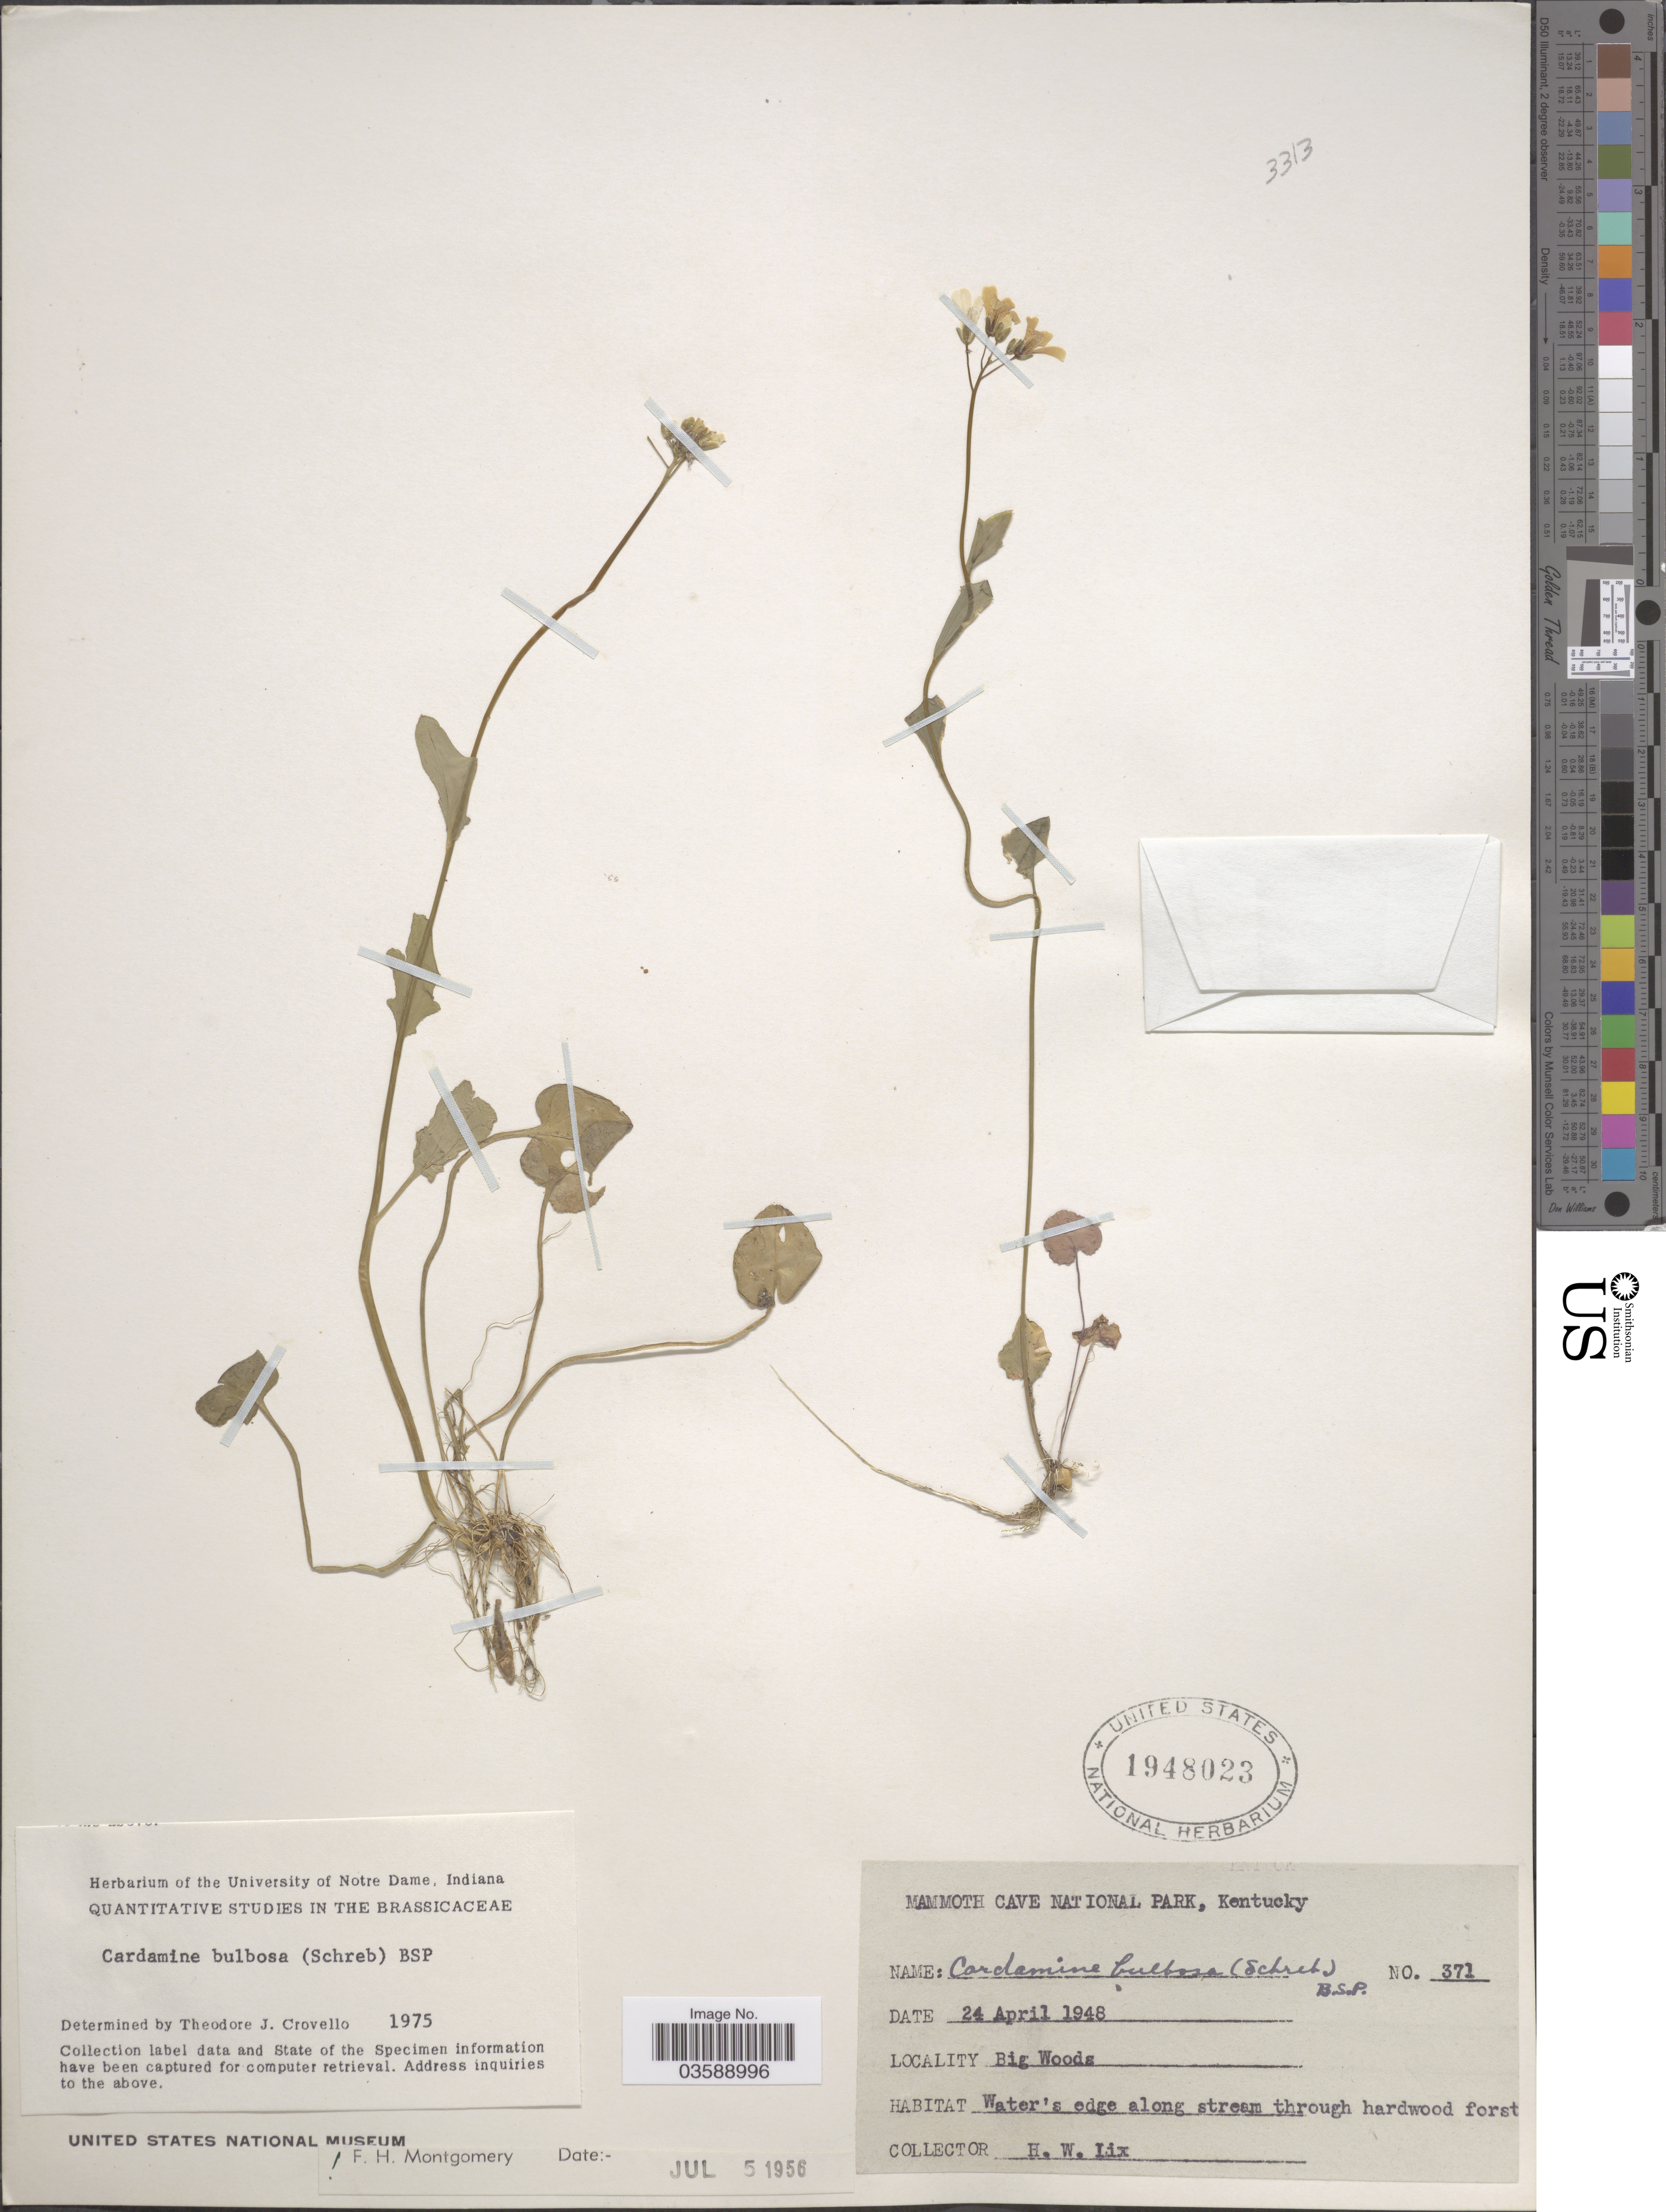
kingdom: Plantae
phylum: Tracheophyta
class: Magnoliopsida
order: Brassicales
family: Brassicaceae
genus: Cardamine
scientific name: Cardamine bulbosa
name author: (Schreb. ex Muhl.) Britton et al.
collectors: H. W. Lix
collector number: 371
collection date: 1948-04-24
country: United States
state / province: Kentucky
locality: Mammoth Cave National Park. Big Woods.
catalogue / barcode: US 1948023